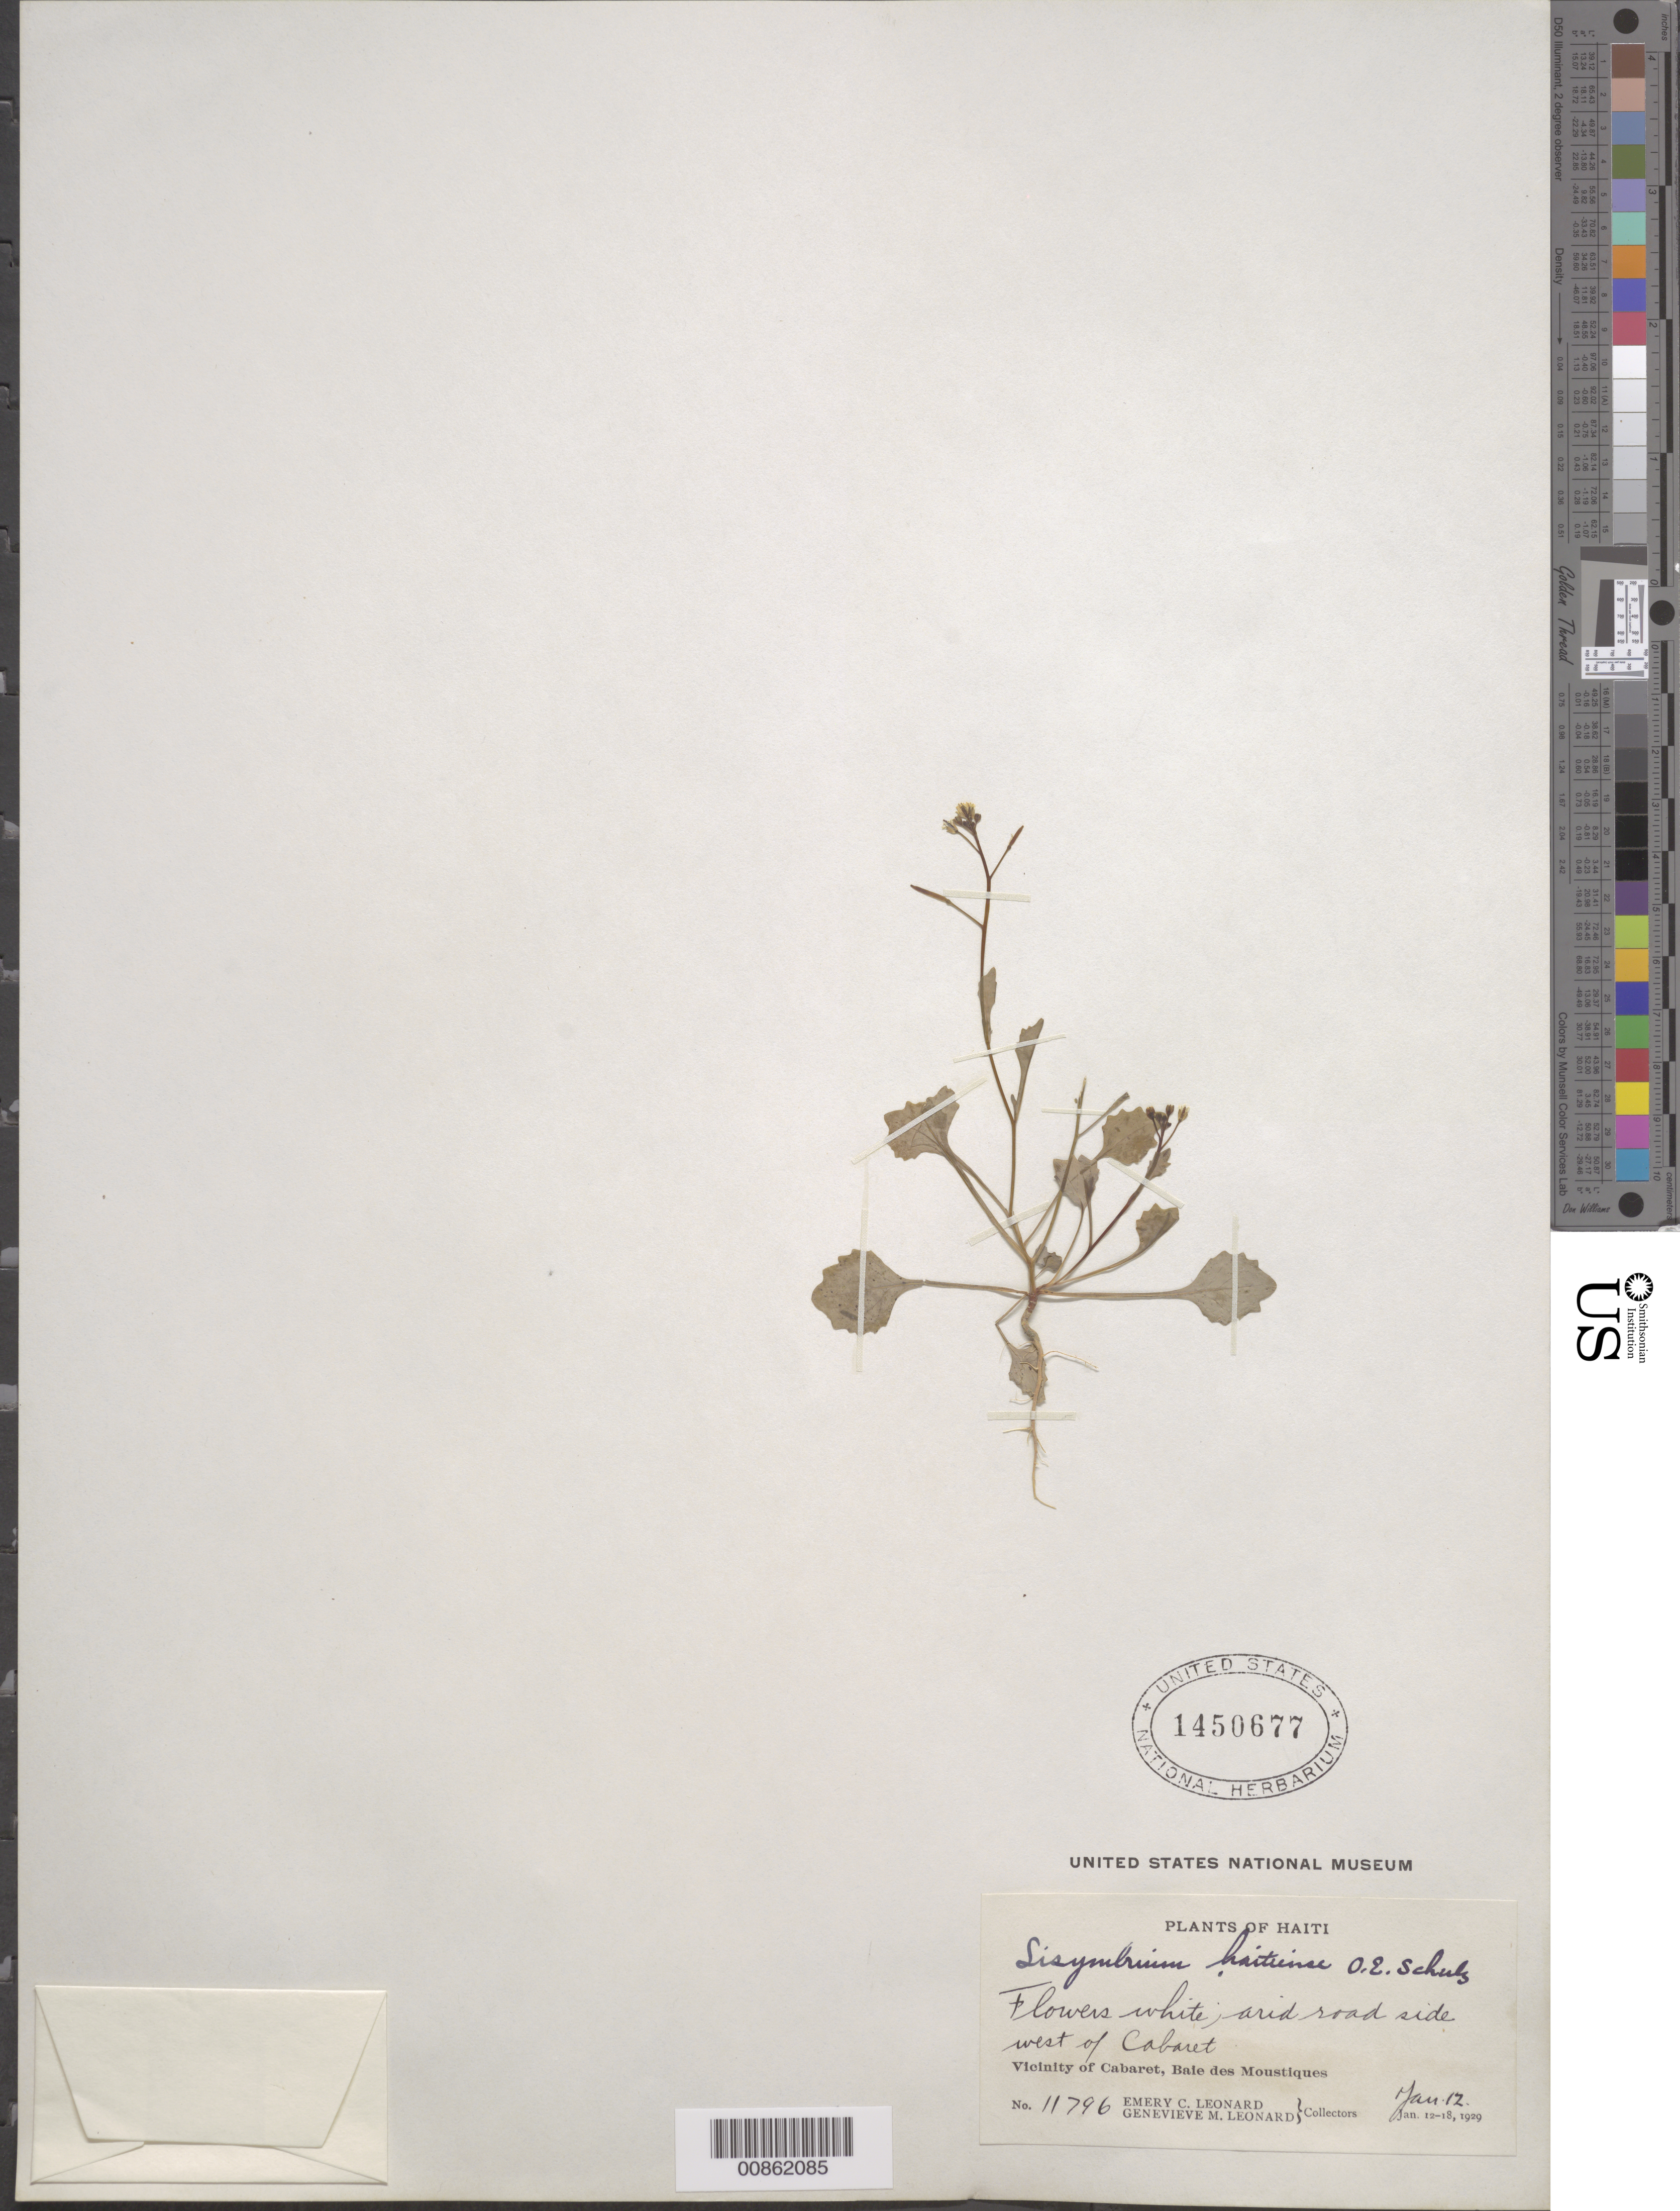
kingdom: Plantae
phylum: Tracheophyta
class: Magnoliopsida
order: Brassicales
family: Brassicaceae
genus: Sisymbrium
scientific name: Sisymbrium haitiense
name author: O.E. Schulz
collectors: E. C. Leonard & G. M. Leonard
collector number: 11796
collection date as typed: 12 Jan 1929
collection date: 1929-01-12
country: Haiti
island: Hispaniola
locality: West of Cabaret, Baie des Moustiques.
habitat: Arid roadside.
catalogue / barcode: US 1450677